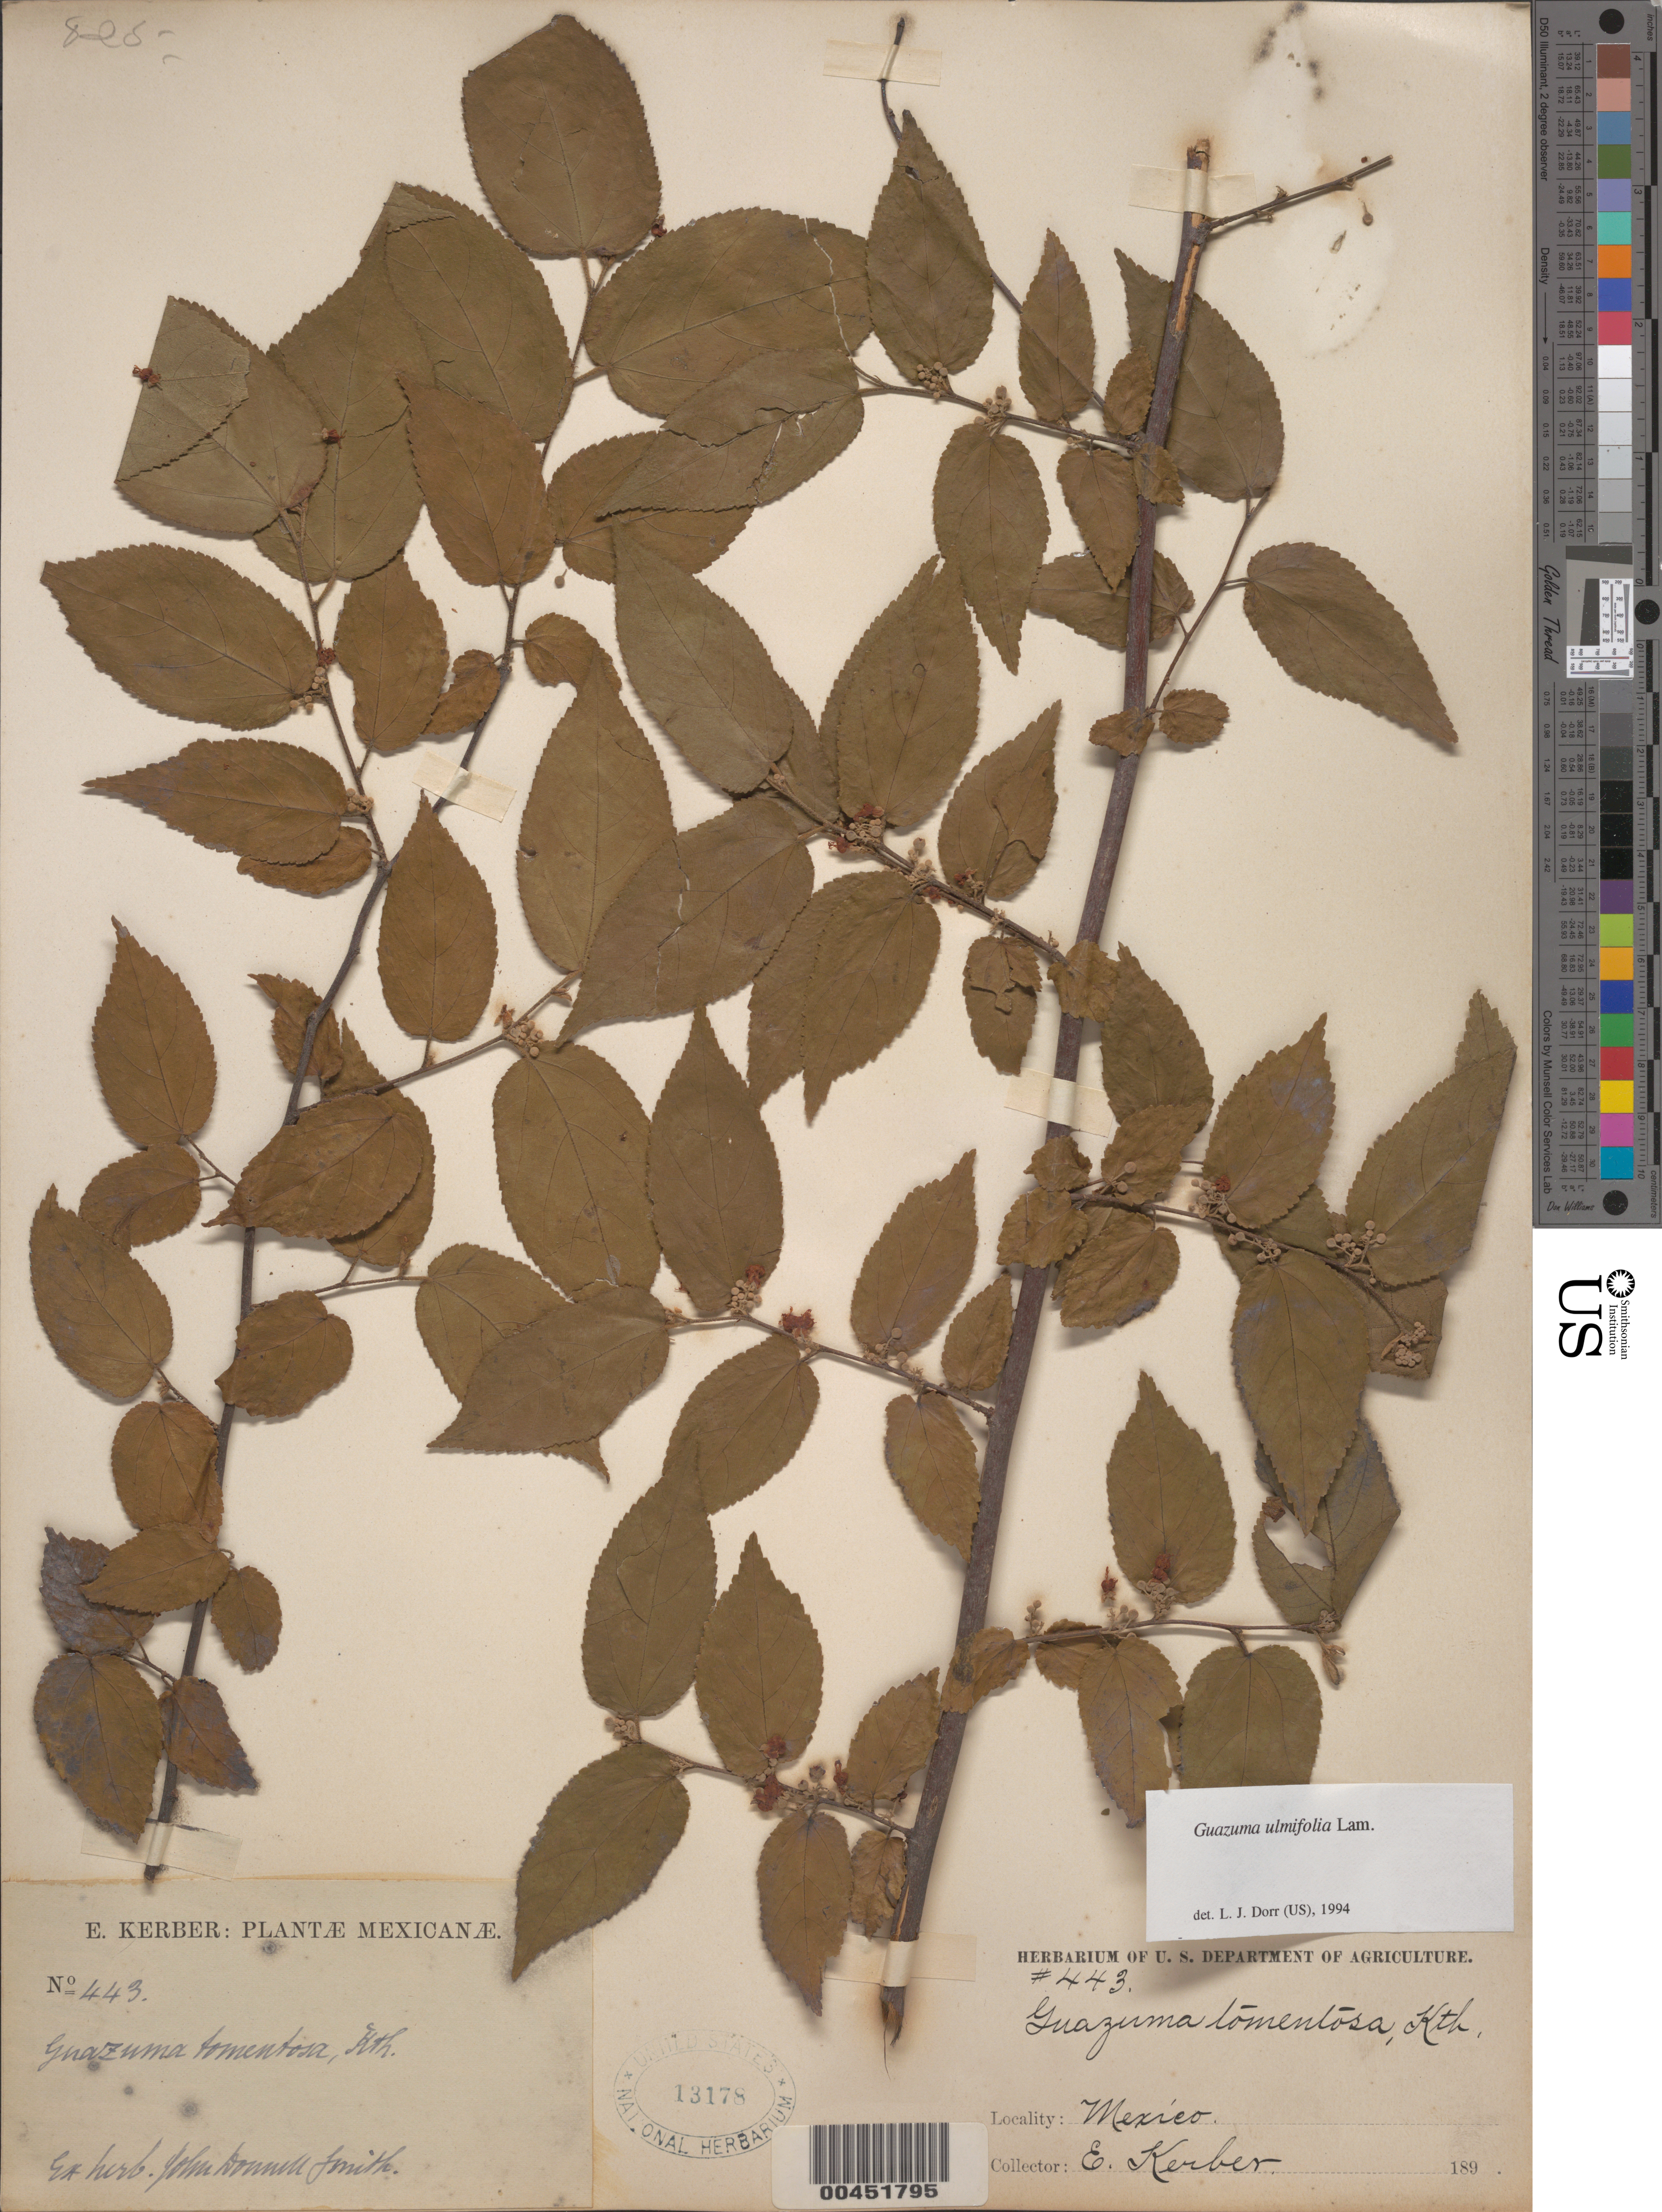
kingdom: Plantae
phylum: Tracheophyta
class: Magnoliopsida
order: Malvales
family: Malvaceae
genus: Guazuma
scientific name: Guazuma ulmifolia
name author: Lam.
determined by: Dorr, L. J., (BOT), Smithsonian Institution - National Museum of Natural History (UNITED STATES)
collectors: E. Kerber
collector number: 443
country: Mexico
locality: E of Monserrat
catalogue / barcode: US 13178